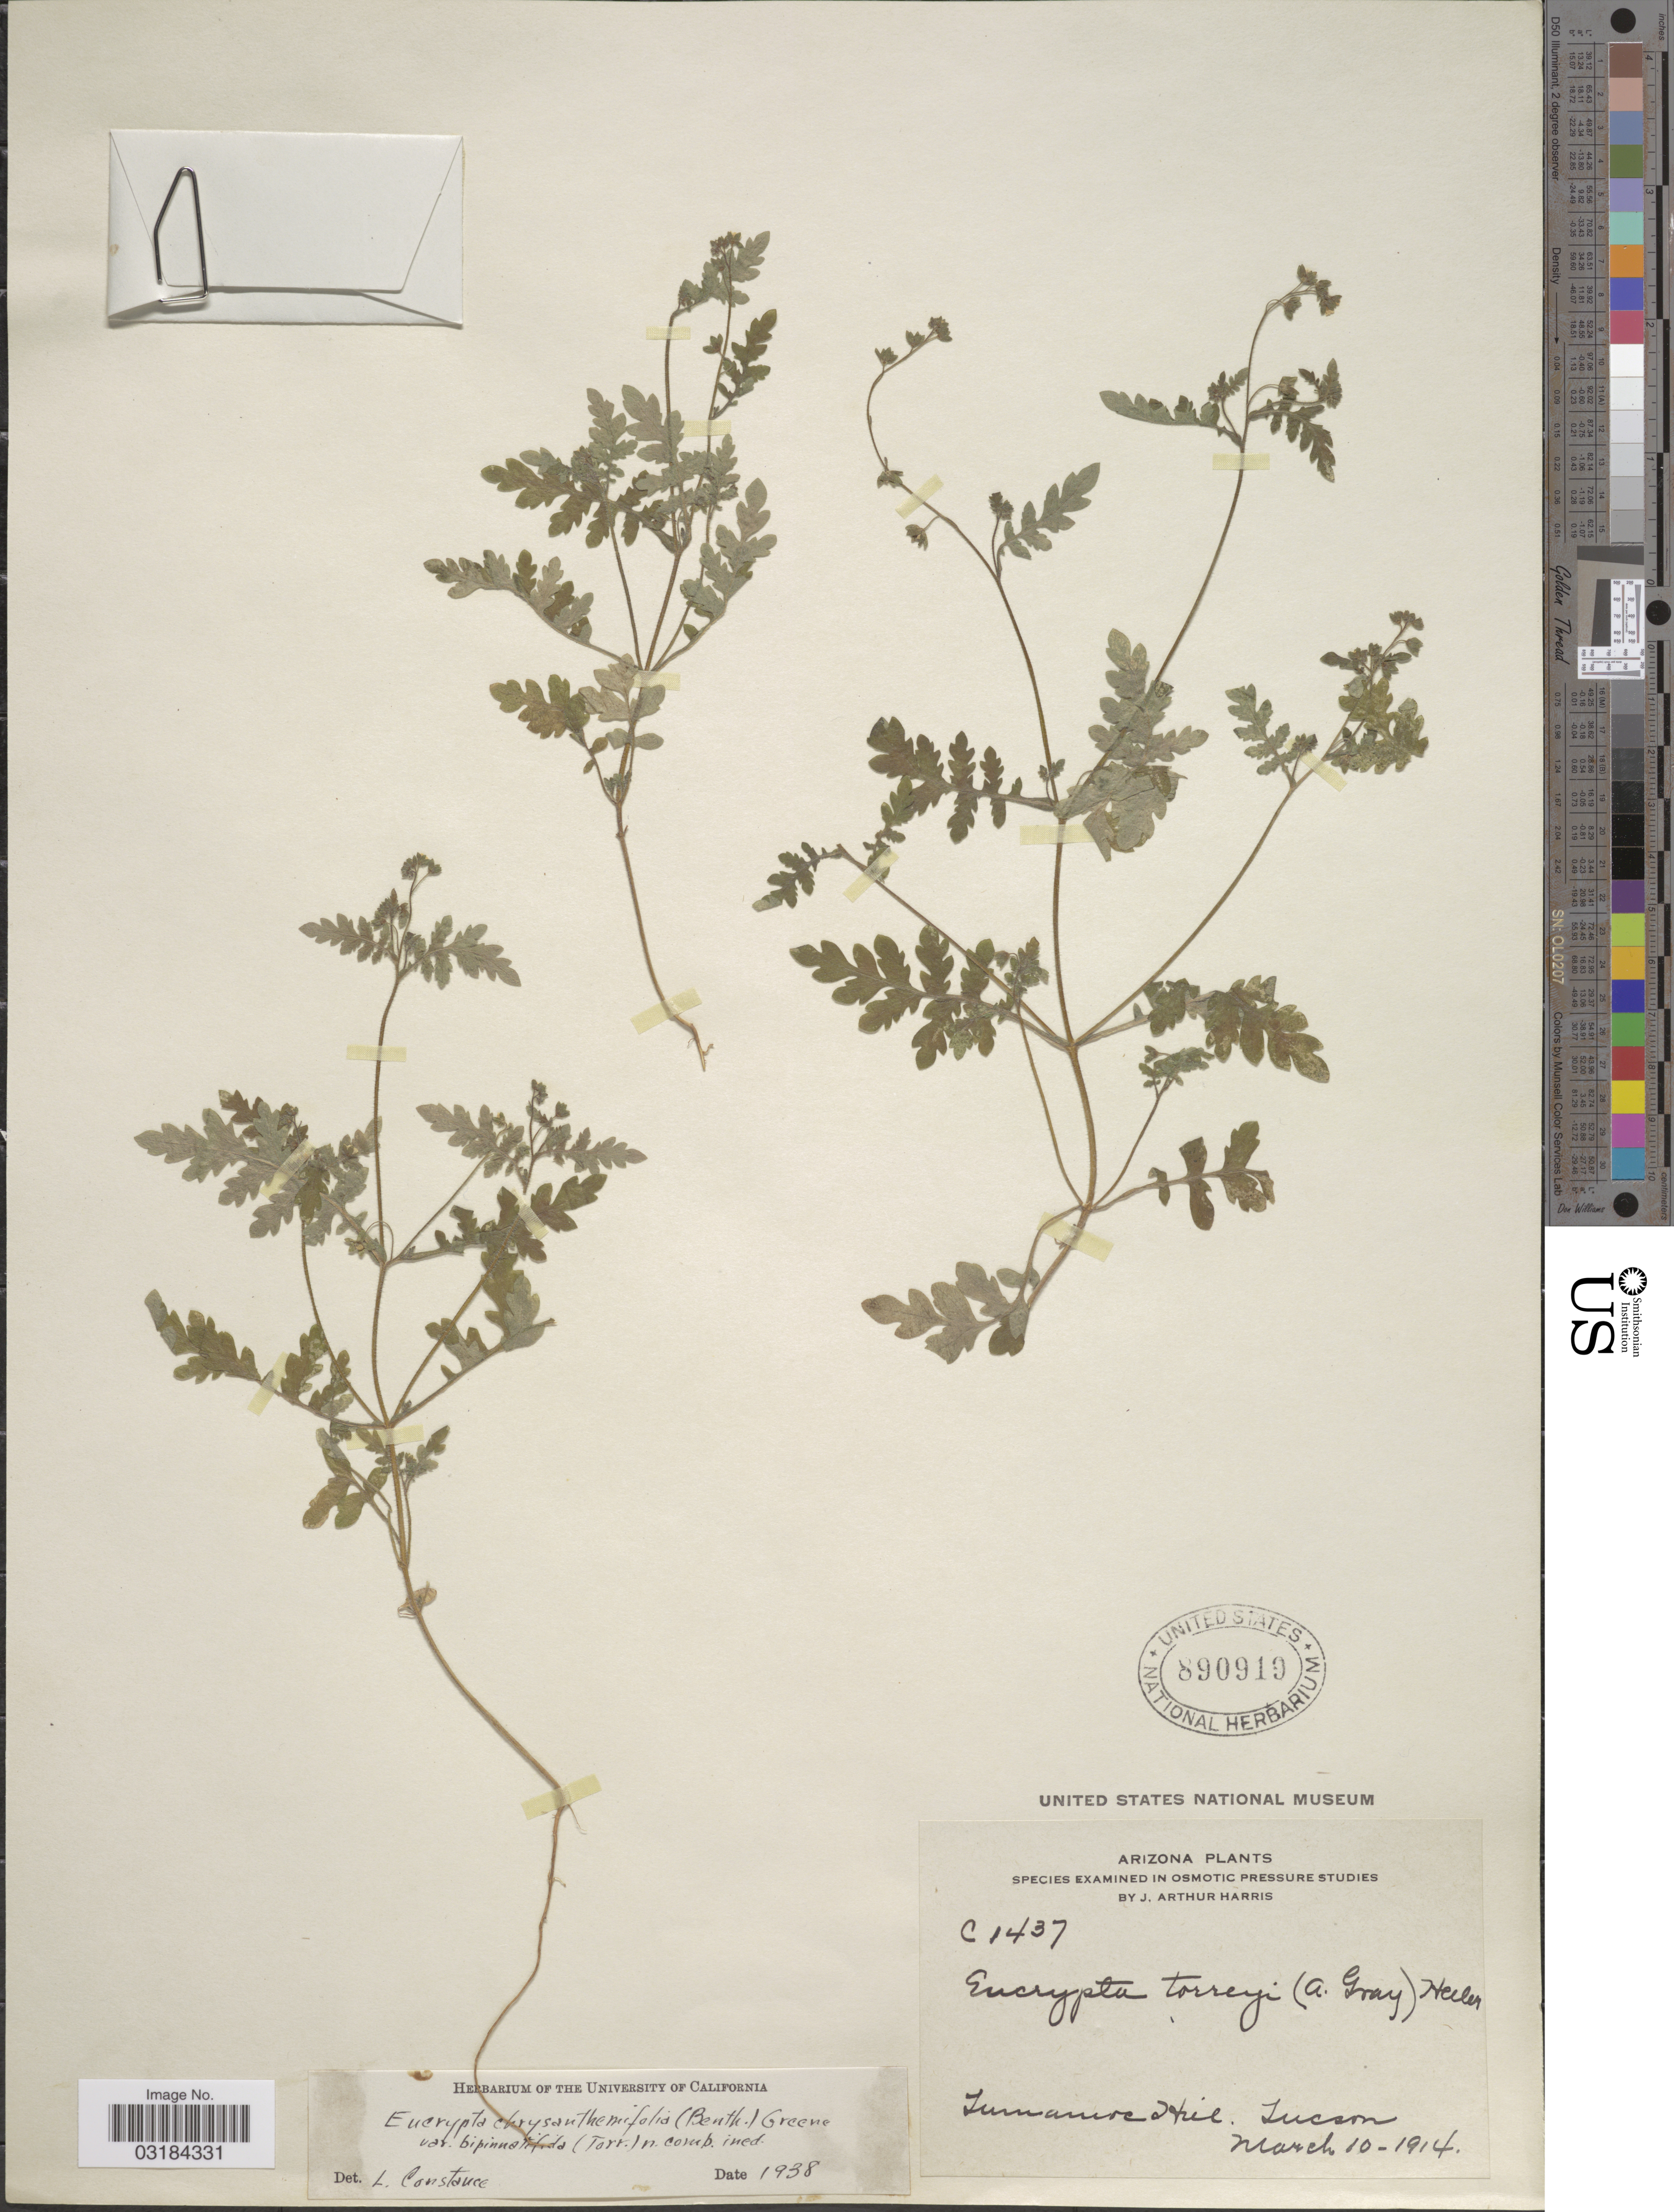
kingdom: Plantae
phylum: Tracheophyta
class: Magnoliopsida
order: Boraginales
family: Hydrophyllaceae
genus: Eucrypta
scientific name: Eucrypta chrysanthemifolia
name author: (Benth.) Greene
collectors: J. A. Harris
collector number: C1437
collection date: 1914-03-10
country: United States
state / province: Arizona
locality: Tumamoc Hill, Tucson.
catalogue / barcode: US 890919